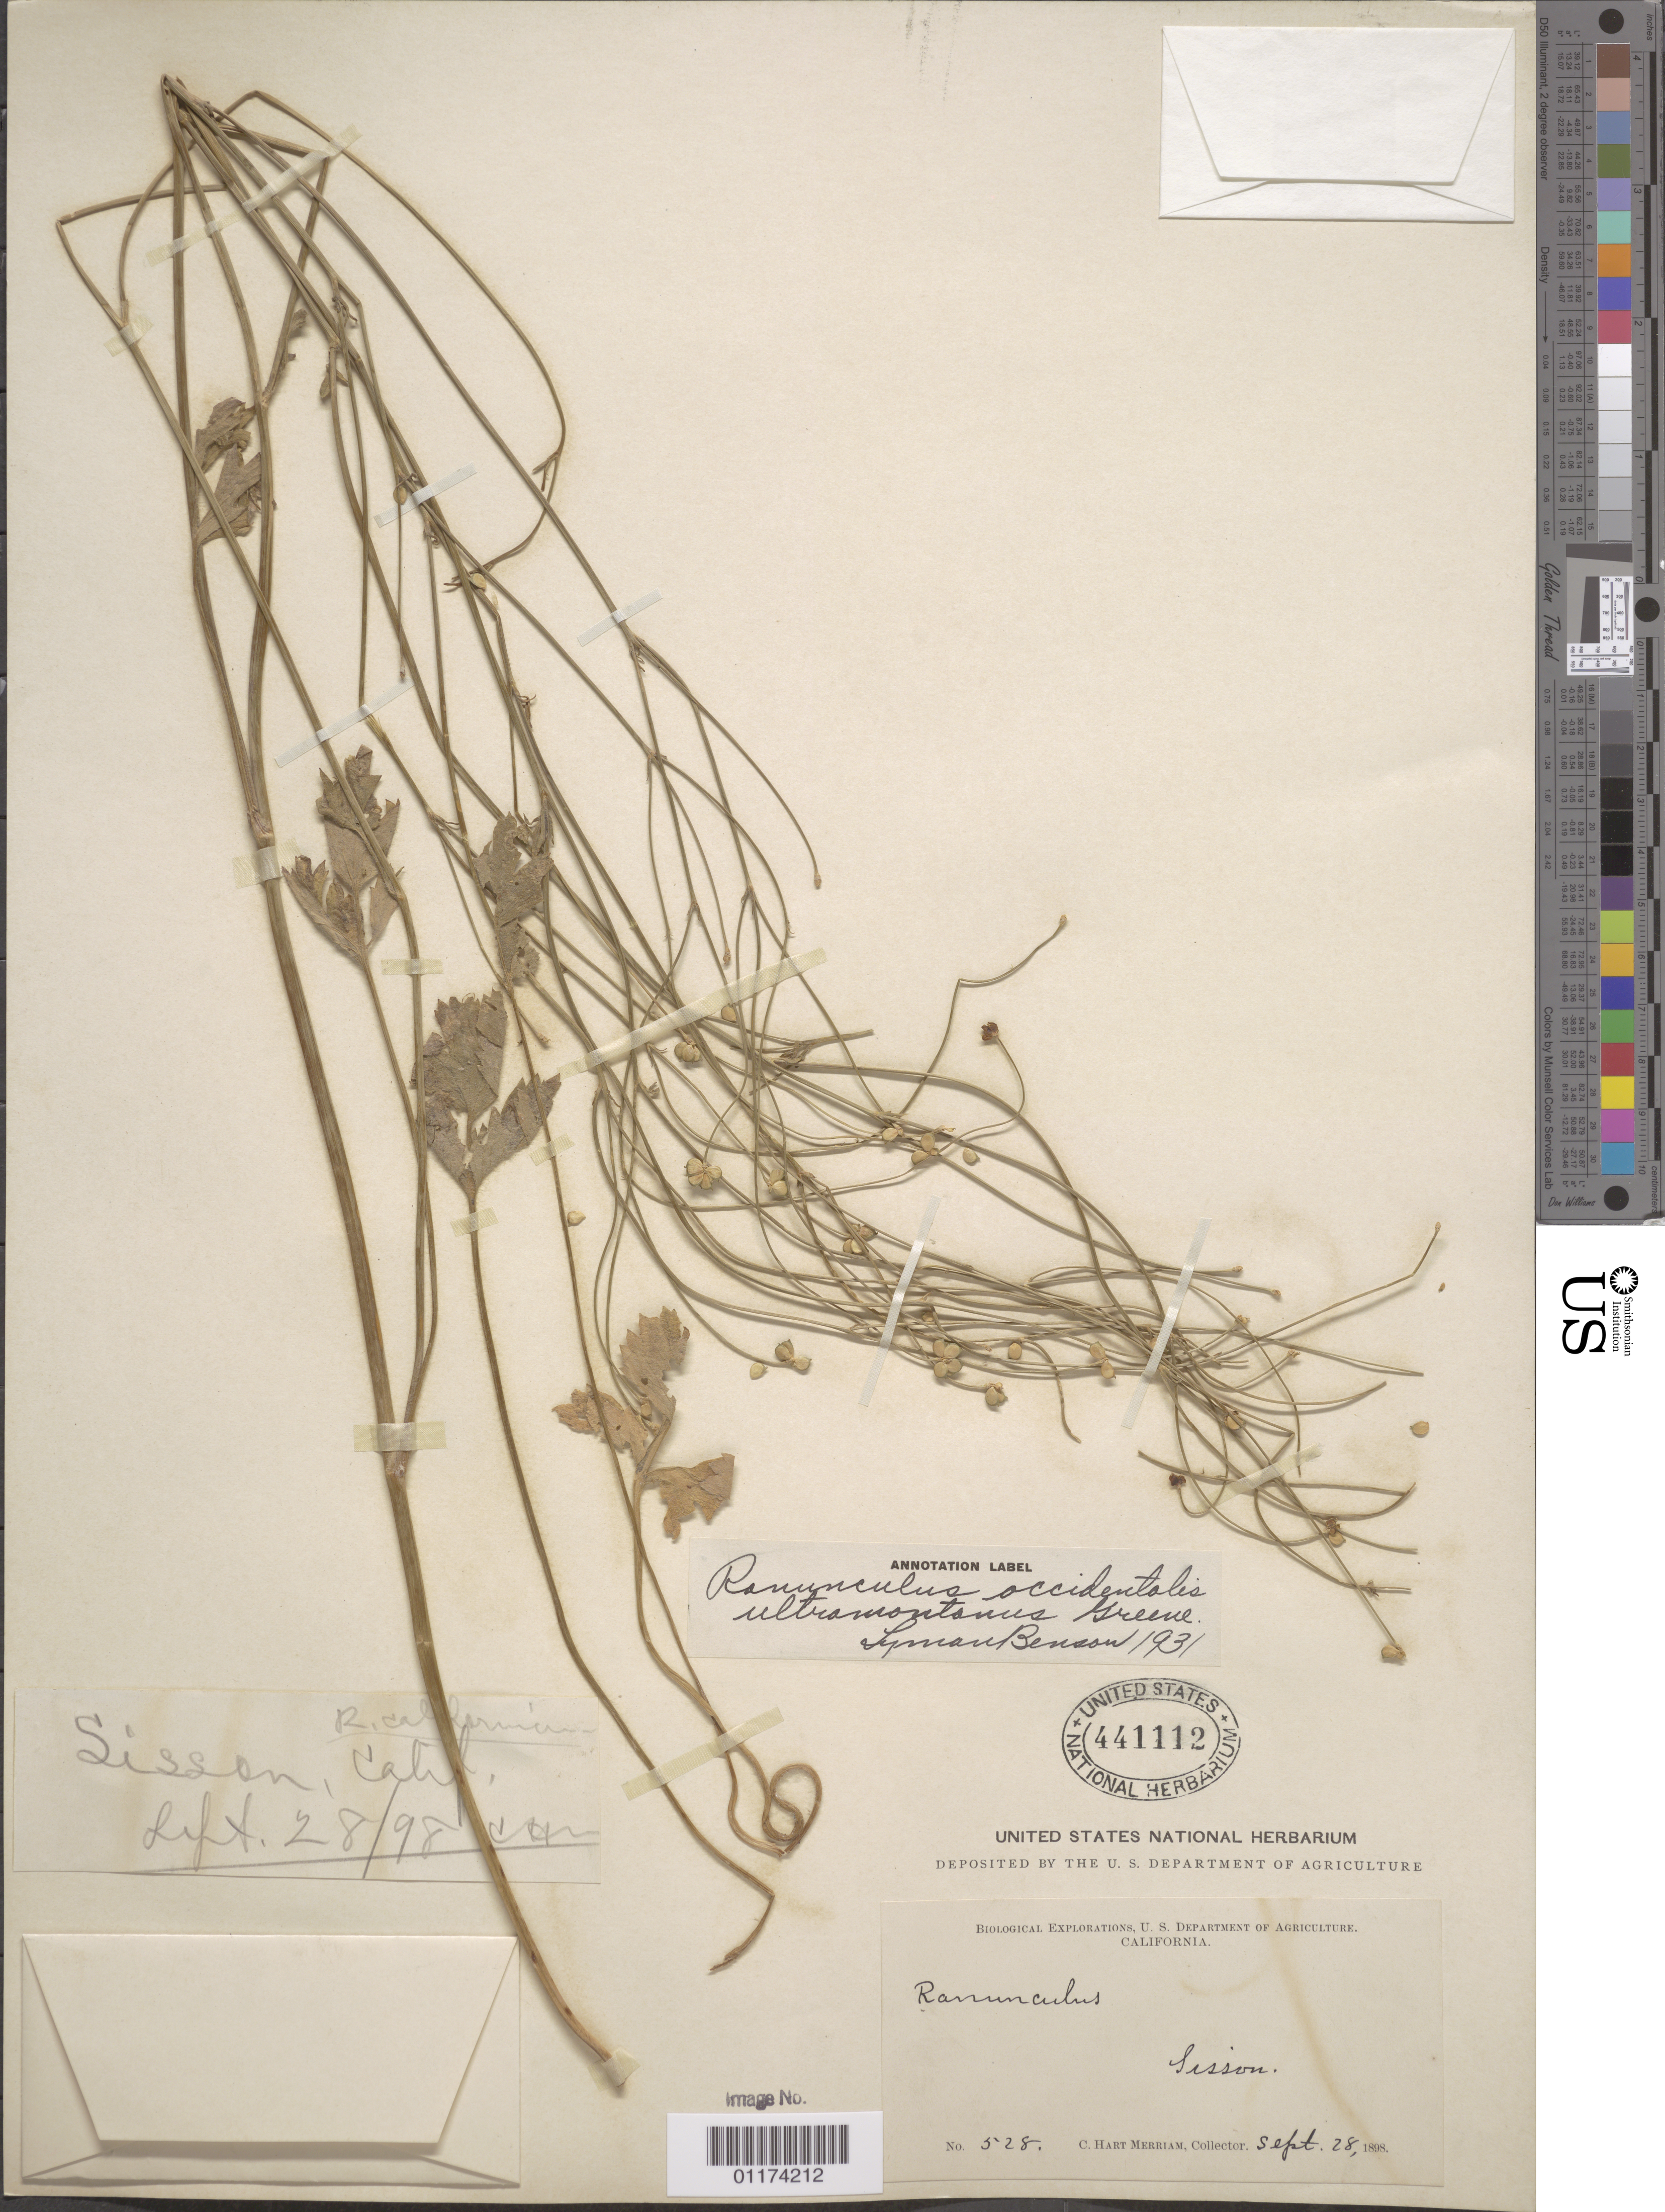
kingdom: Plantae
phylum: Tracheophyta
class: Magnoliopsida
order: Ranunculales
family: Ranunculaceae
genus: Ranunculus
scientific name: Ranunculus occidentalis var. ultramontanus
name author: Nutt.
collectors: C. Merriam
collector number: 528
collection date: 1898-09-28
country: United States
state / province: California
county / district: Siskiyou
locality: Sisson.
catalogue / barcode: US 441112